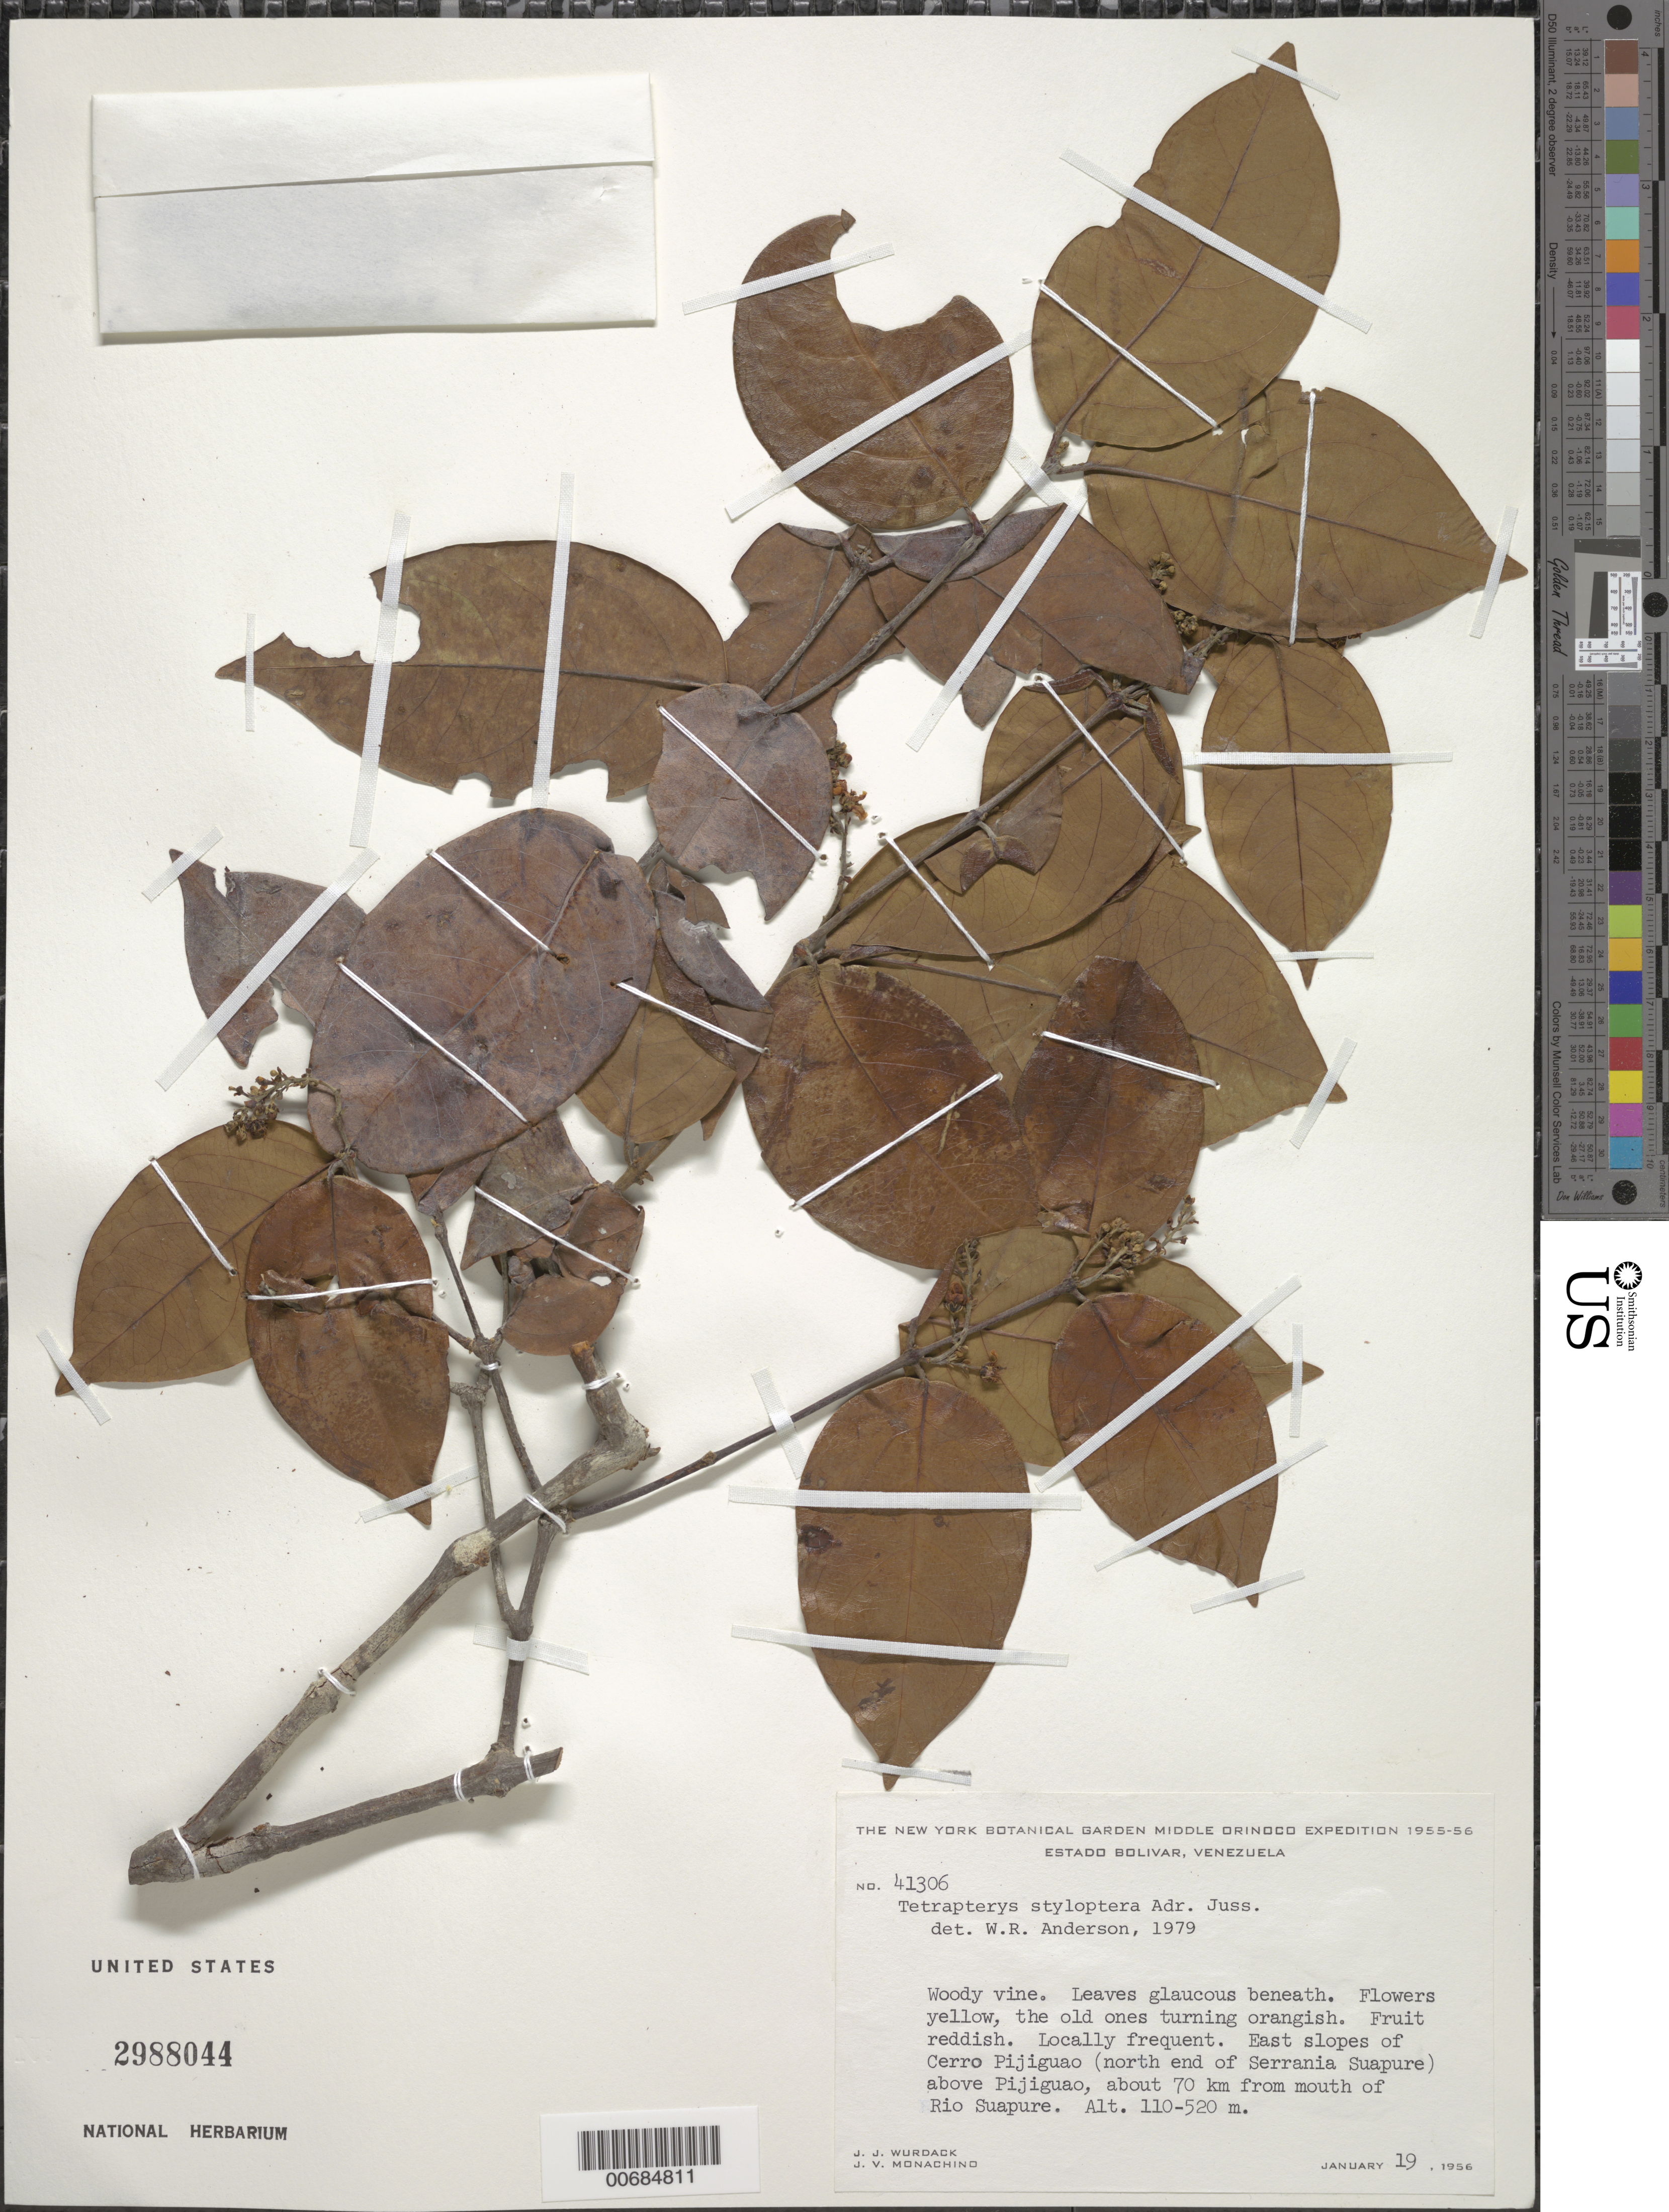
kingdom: Plantae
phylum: Tracheophyta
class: Magnoliopsida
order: Malpighiales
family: Malpighiaceae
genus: Glicophyllum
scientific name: Glicophyllum stylopterum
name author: (A. Juss.) R.F. Almeida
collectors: J. J. Wurdack & J. V. Monachino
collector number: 41306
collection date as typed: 19-Jan-56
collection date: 1956-01-19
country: Venezuela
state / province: Bolívar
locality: Cerro Pijiguao, upper E slope, N end of Serrania Suapure above Pijiguao, about 70 river km from mouth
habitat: East slopes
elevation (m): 110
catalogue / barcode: US 2988044